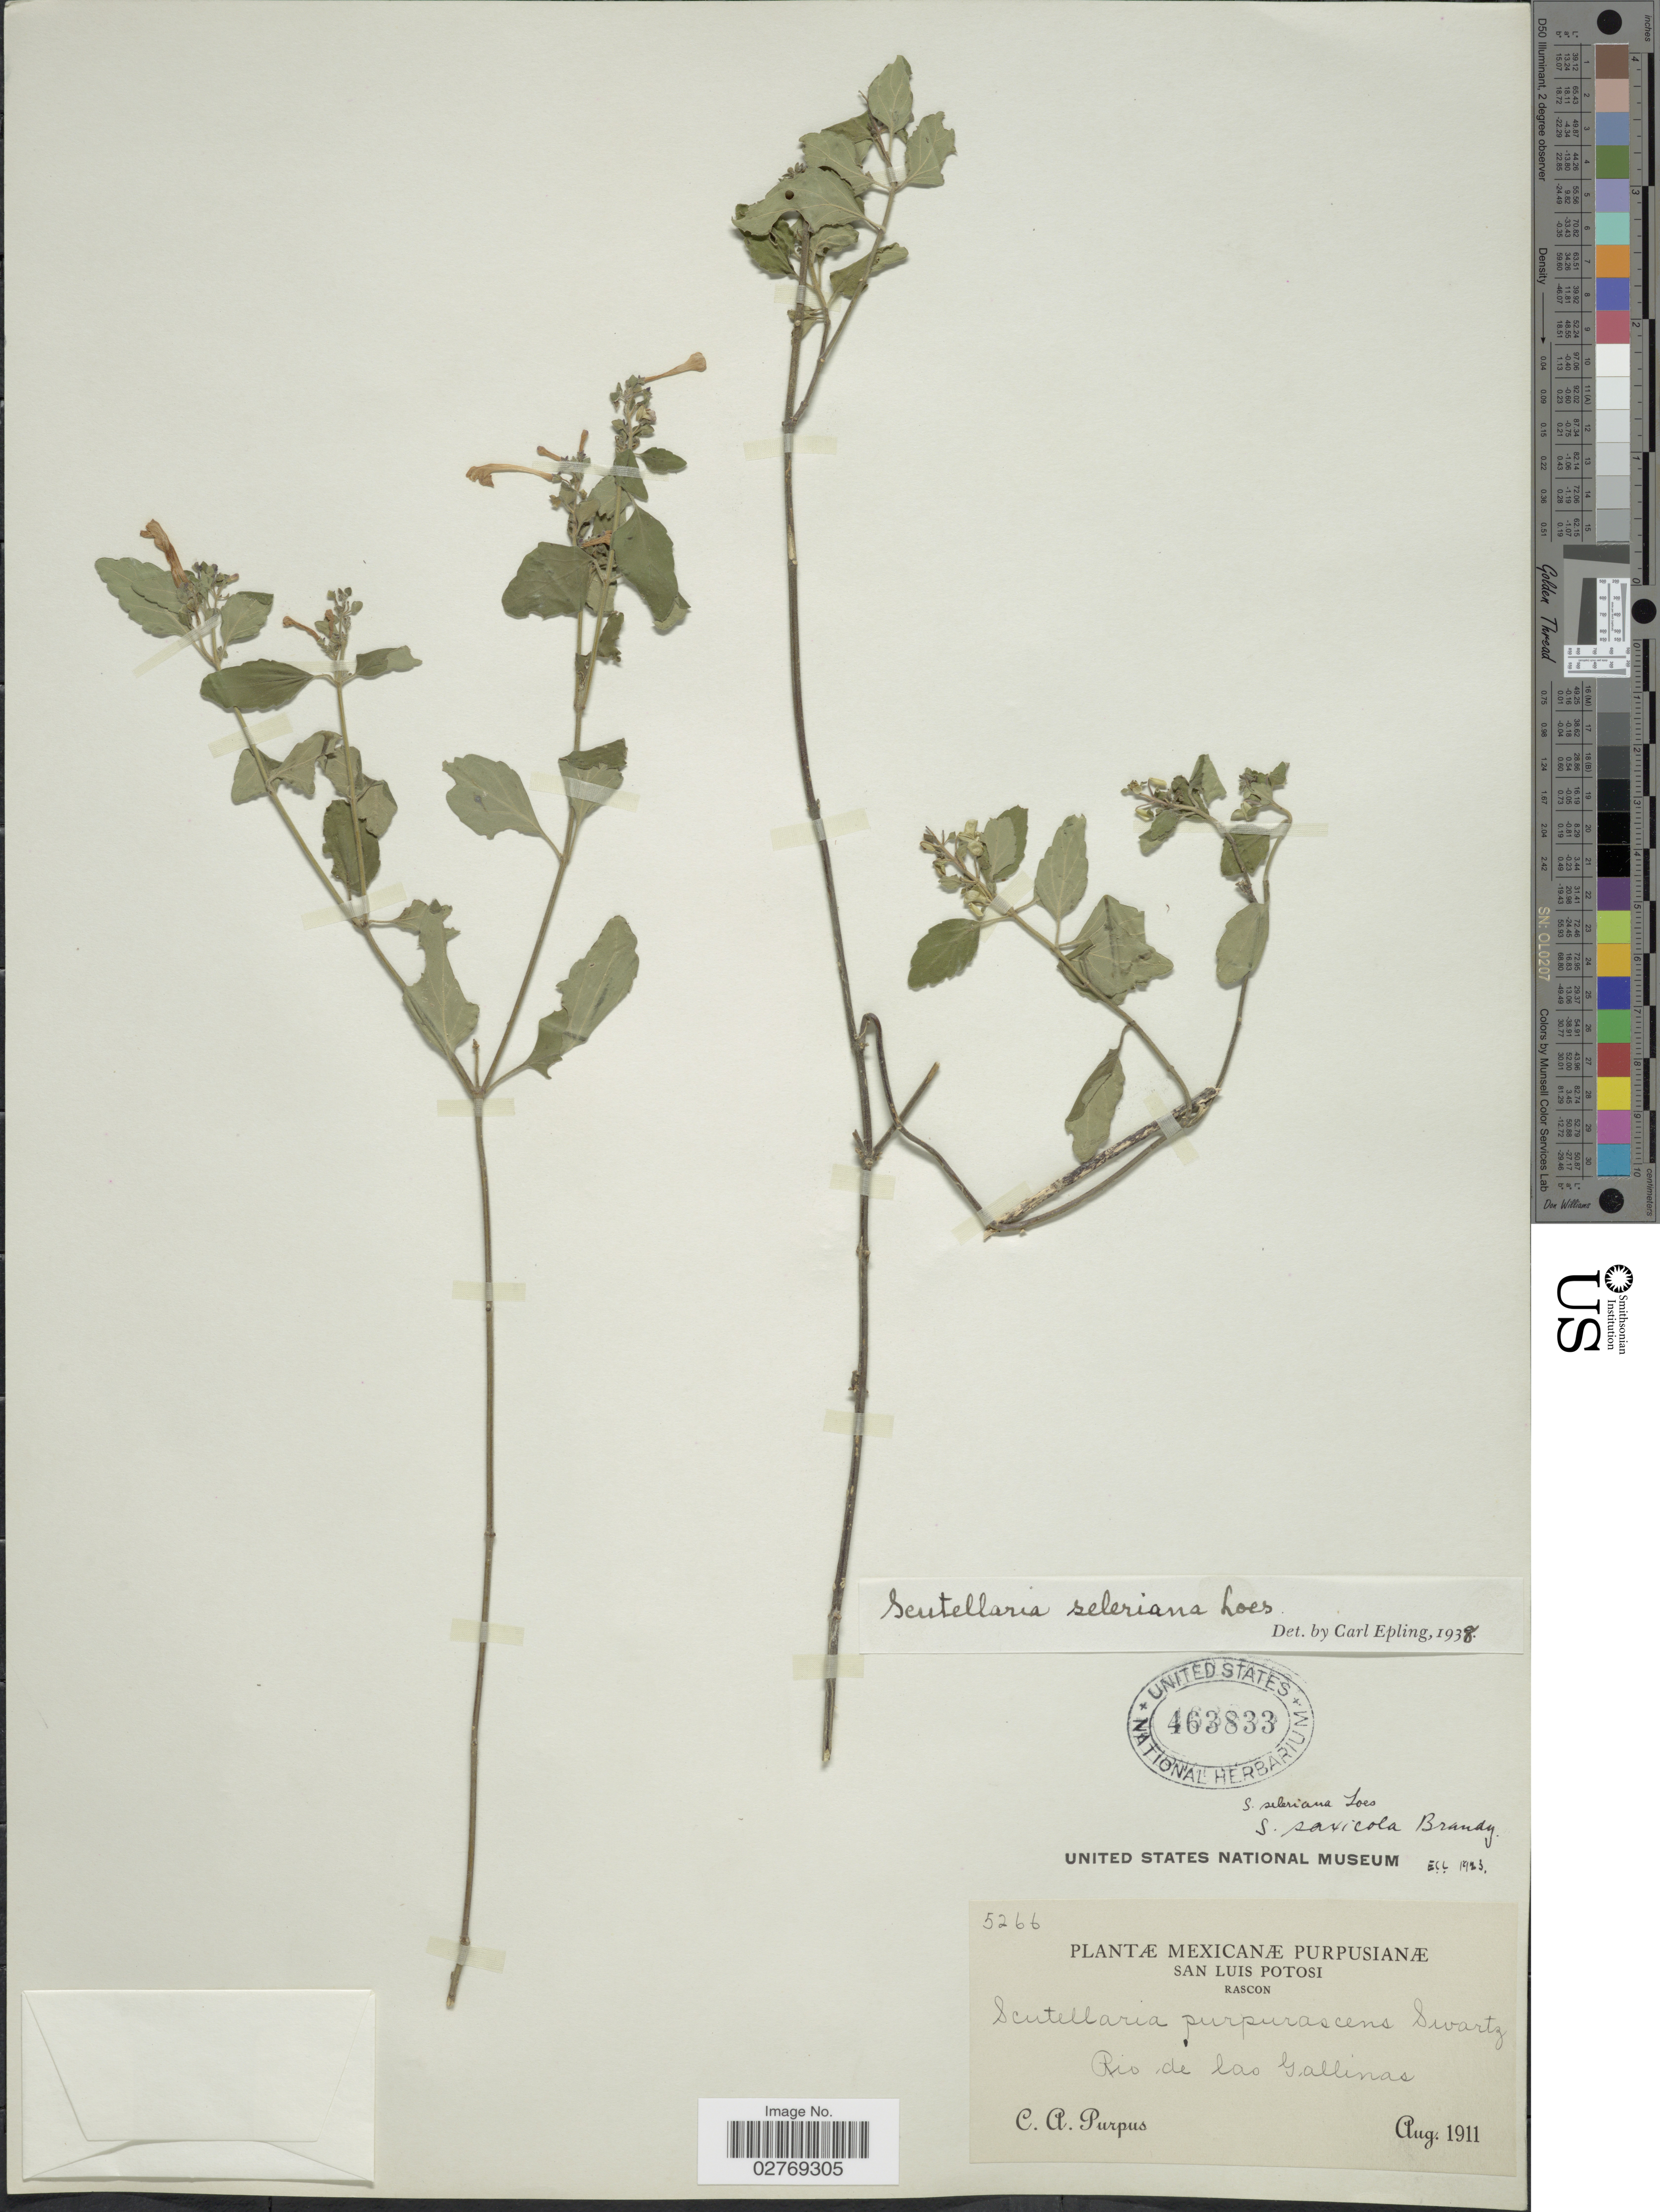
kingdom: Plantae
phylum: Tracheophyta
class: Magnoliopsida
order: Lamiales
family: Lamiaceae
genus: Scutellaria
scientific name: Scutellaria seleriana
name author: Loes.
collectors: C. A. Purpus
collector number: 5266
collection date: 1911-08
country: Mexico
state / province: San Luis Potosí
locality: Rascon, Rio de las Gallinas.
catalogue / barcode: US 463833